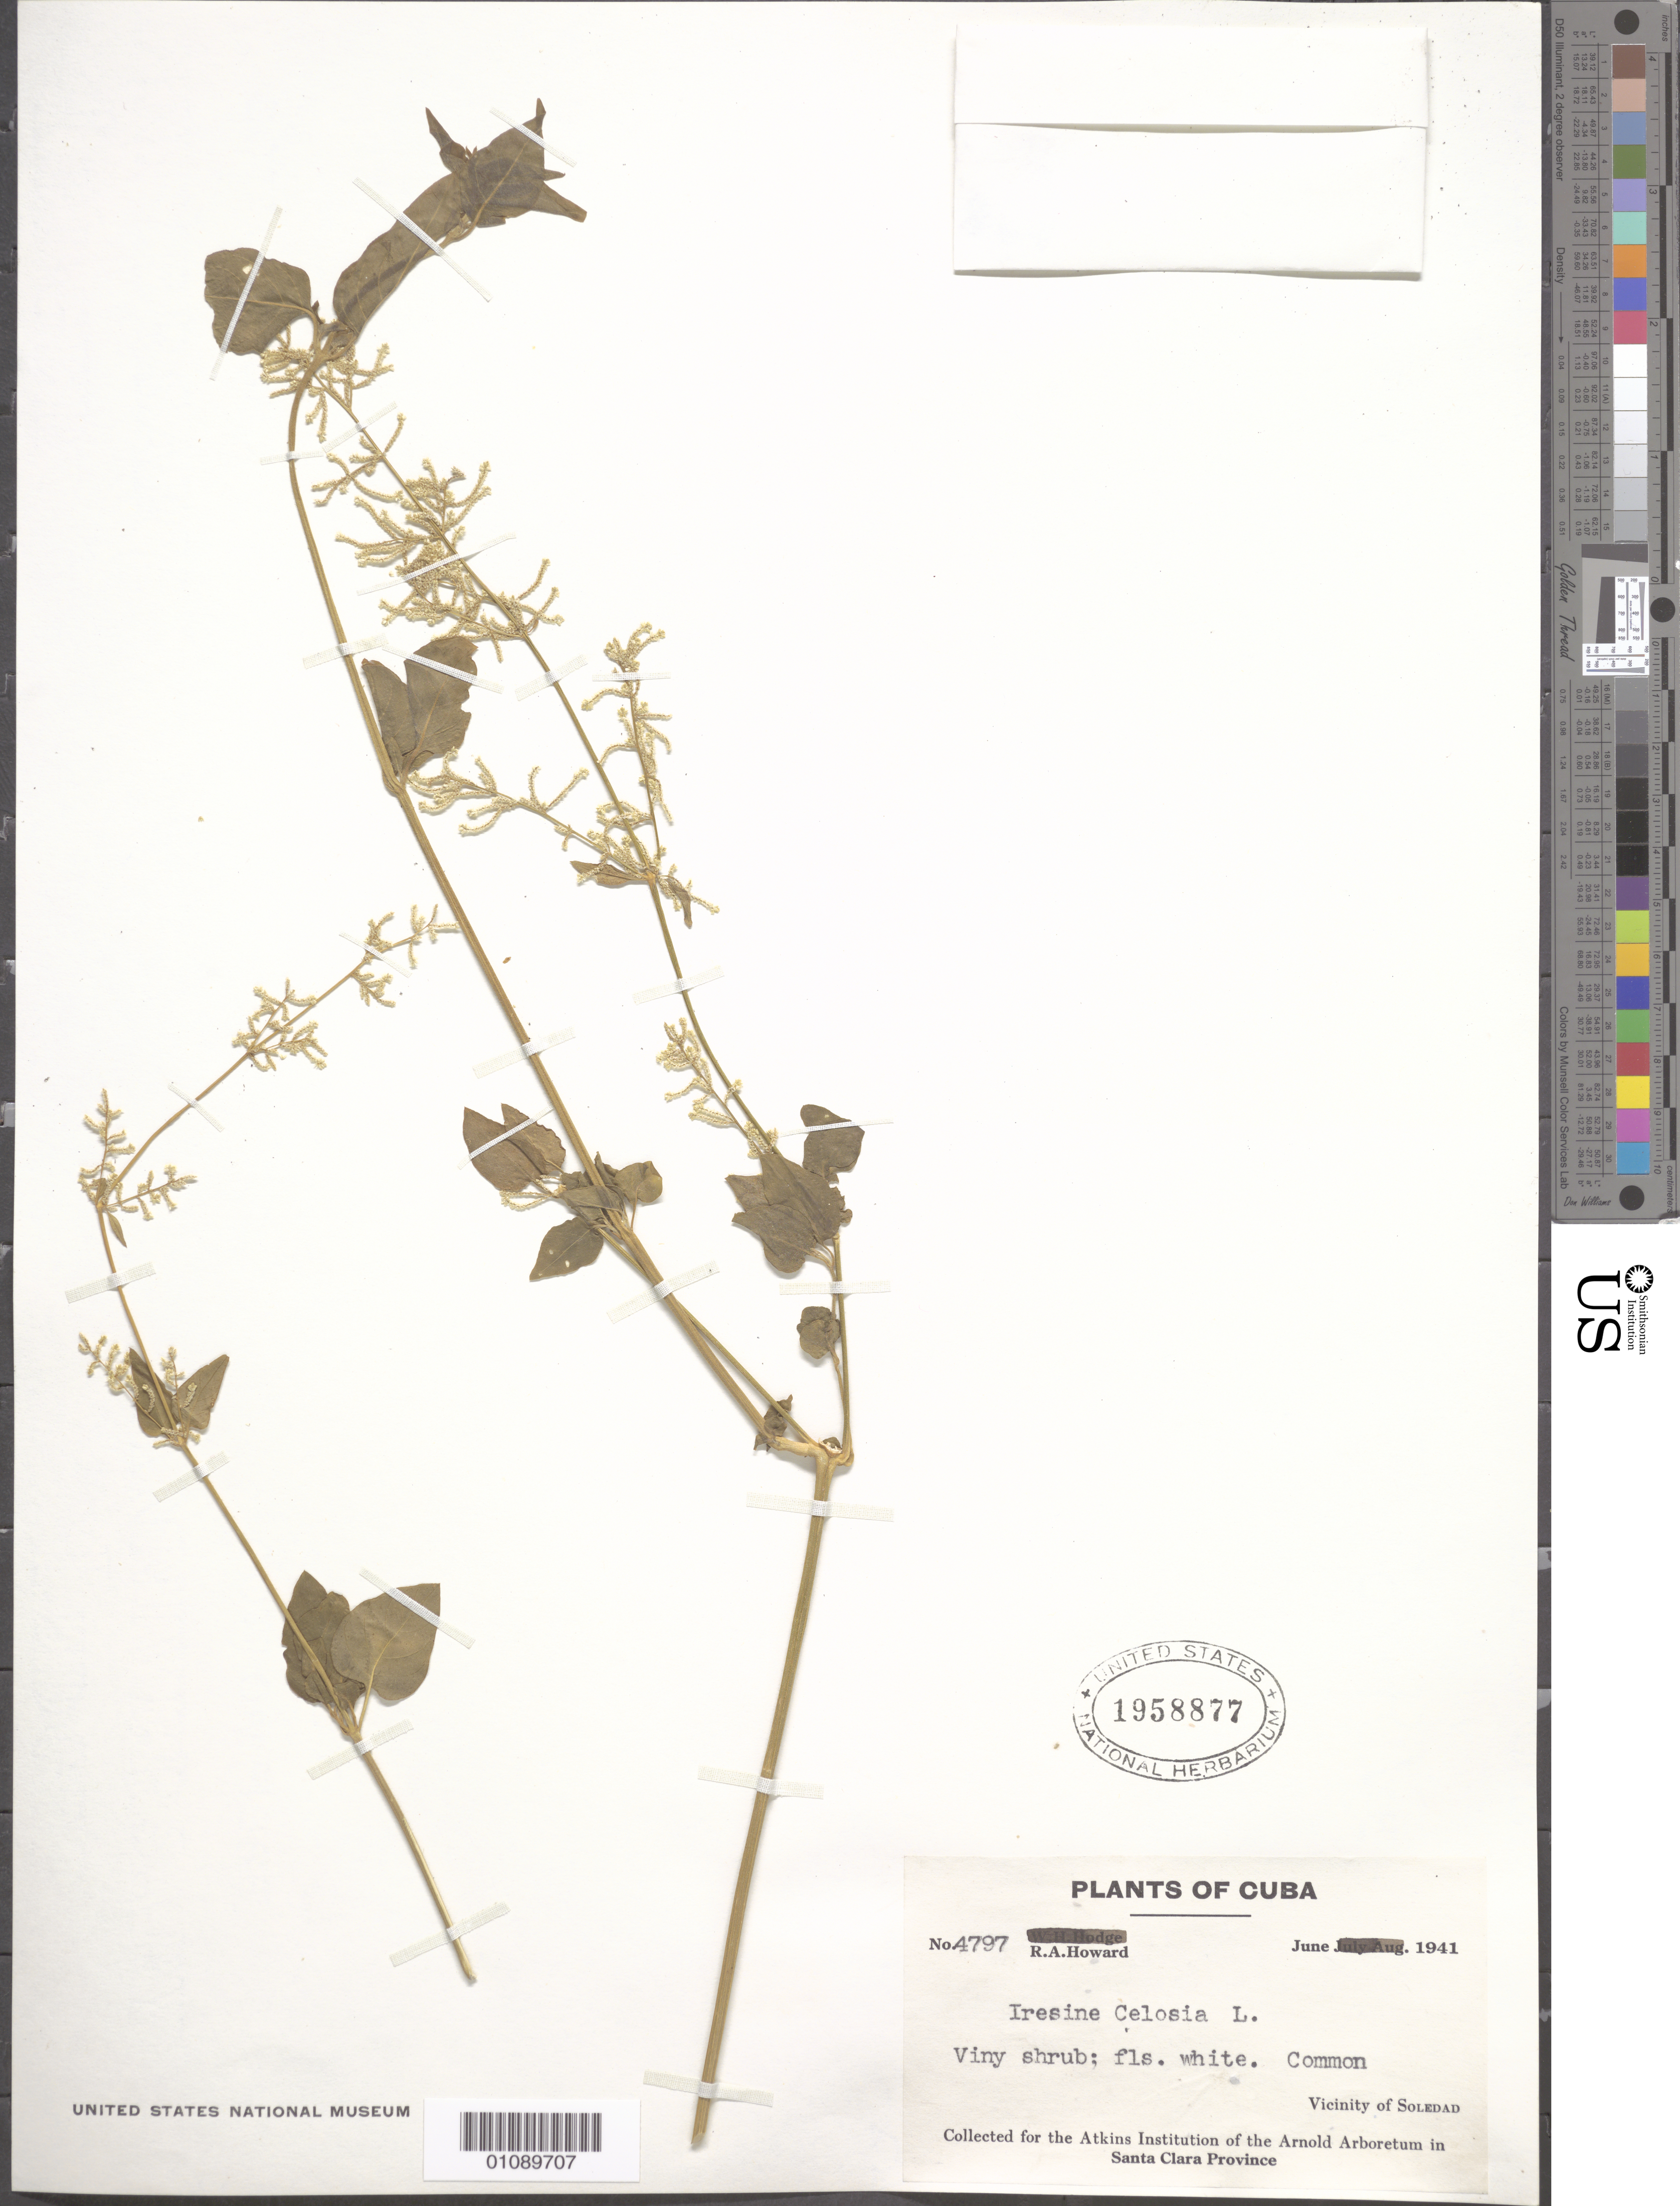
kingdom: Plantae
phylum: Tracheophyta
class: Magnoliopsida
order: Caryophyllales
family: Amaranthaceae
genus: Iresine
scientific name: Iresine celosia subsp. celosia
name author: L.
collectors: R. A. Howard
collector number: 4797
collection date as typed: Jun 1941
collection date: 1941-06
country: Cuba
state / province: Cienfuegos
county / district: Cienfuegos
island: Cuba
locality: Vicinity of Soledad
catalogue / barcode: US 1958877